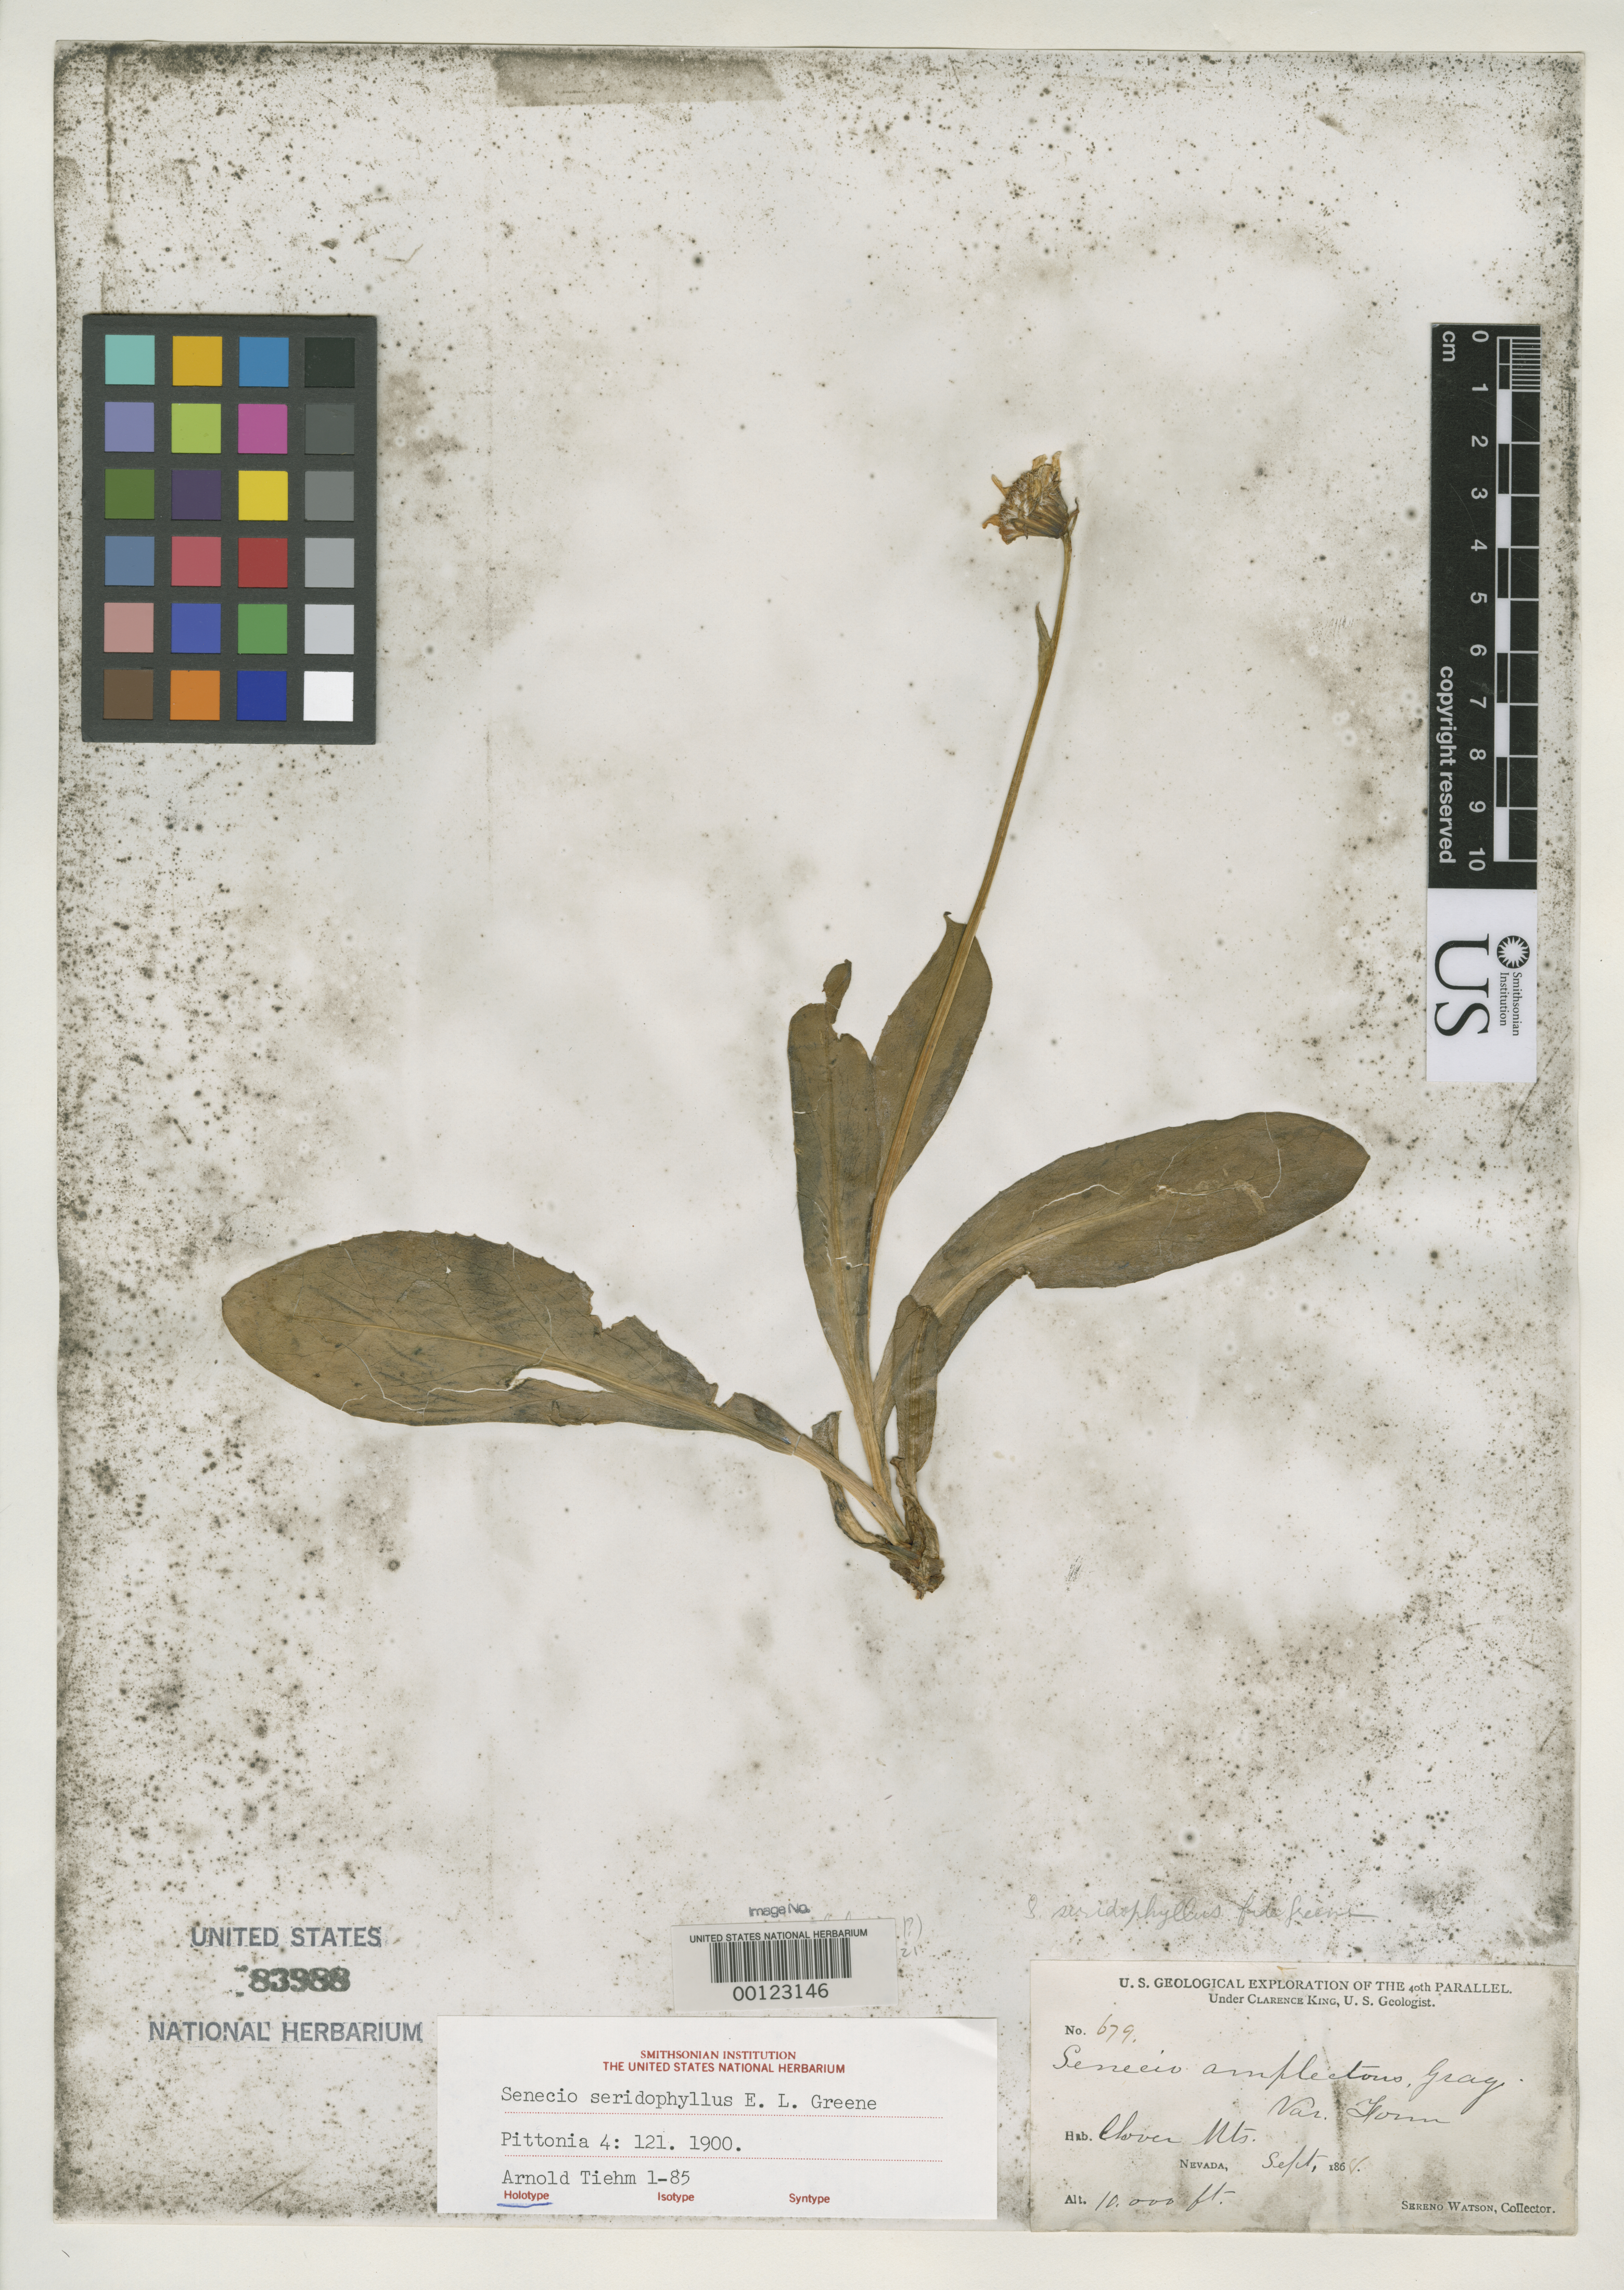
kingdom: Plantae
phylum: Tracheophyta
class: Magnoliopsida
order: Asterales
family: Asteraceae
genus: Senecio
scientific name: Senecio seridophyllus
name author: Greene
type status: Holotype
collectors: S. Watson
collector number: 679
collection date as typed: Sep 1868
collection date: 1868-09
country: United States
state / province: Nevada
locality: Clover Mts.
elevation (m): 3048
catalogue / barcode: US 83988